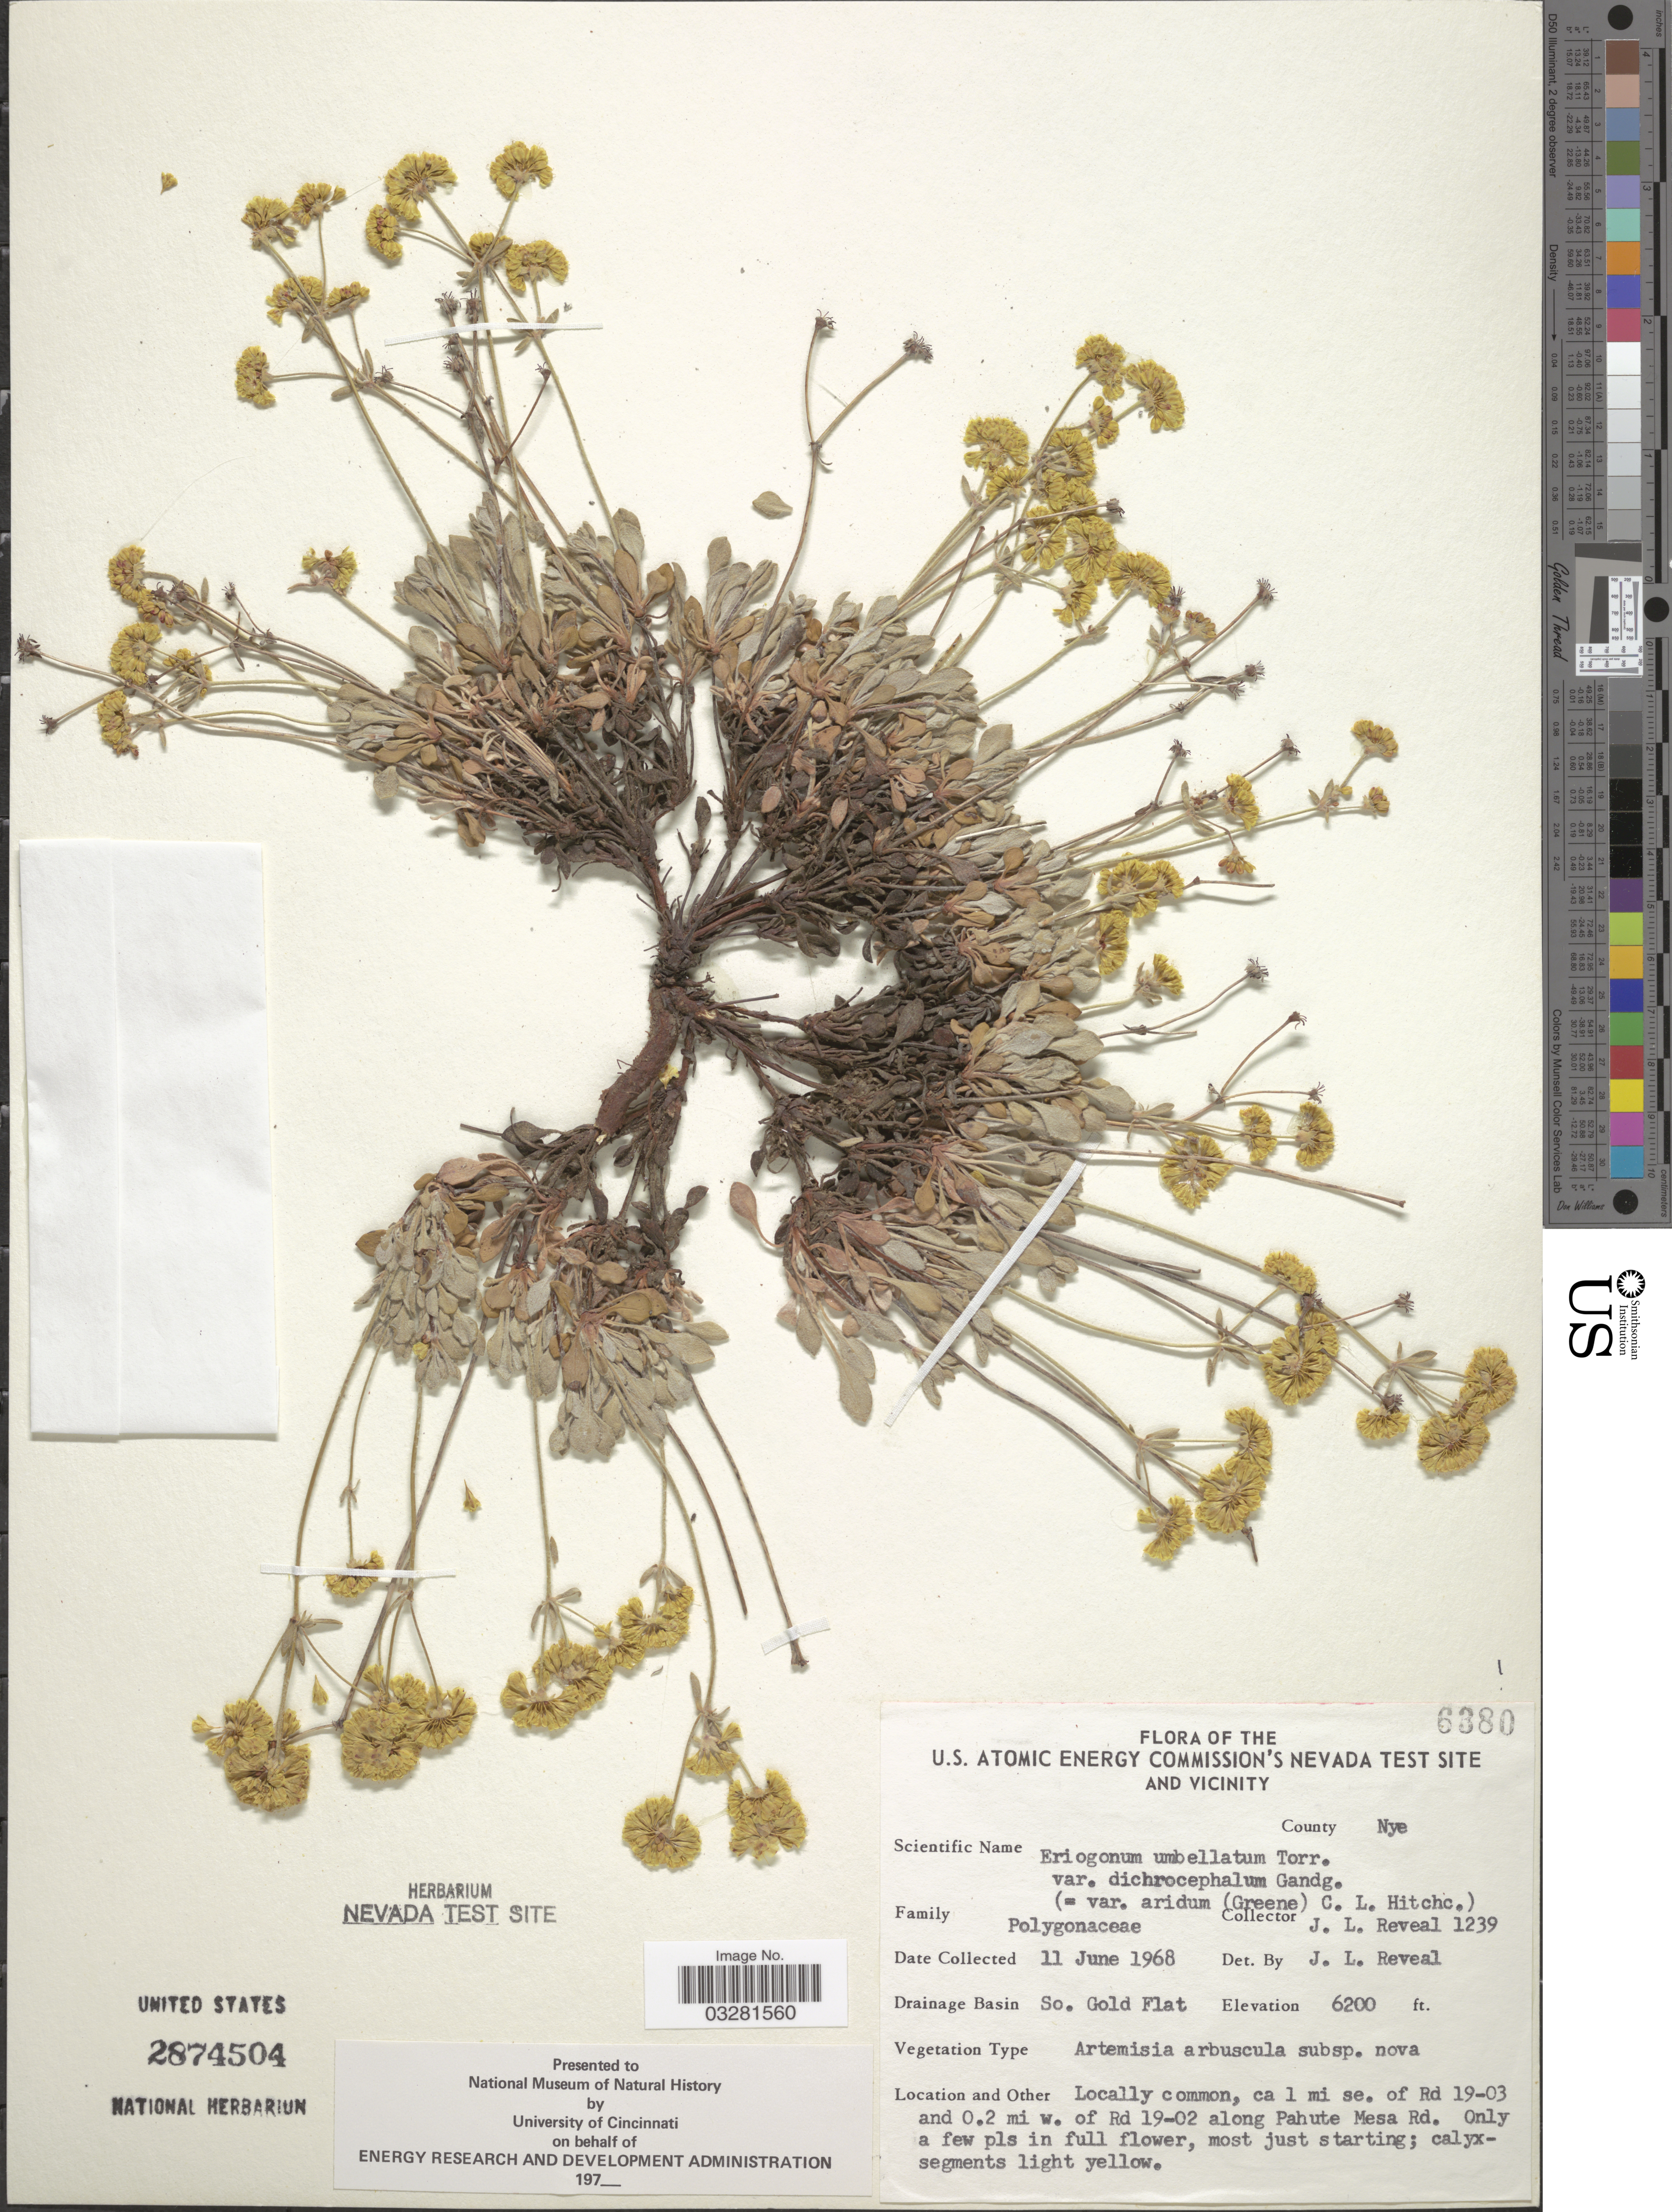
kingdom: Plantae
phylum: Tracheophyta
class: Magnoliopsida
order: Caryophyllales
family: Polygonaceae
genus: Eriogonum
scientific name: Eriogonum umbellatum var. dichrocephalum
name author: Gand.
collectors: J. L. Reveal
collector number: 1239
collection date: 1968-06-11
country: United States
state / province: Nevada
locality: U. S. Atomic Energy Commission's Nevada Test Site and Vicinity. County Nye. Drainage Basin So. Gold Flat. Ca 1 mi se. of Rd 19-03 and 0.2 mi w. of Rd 19-02 along Pahute Mesa Rd.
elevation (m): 1890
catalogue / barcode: US 2874504